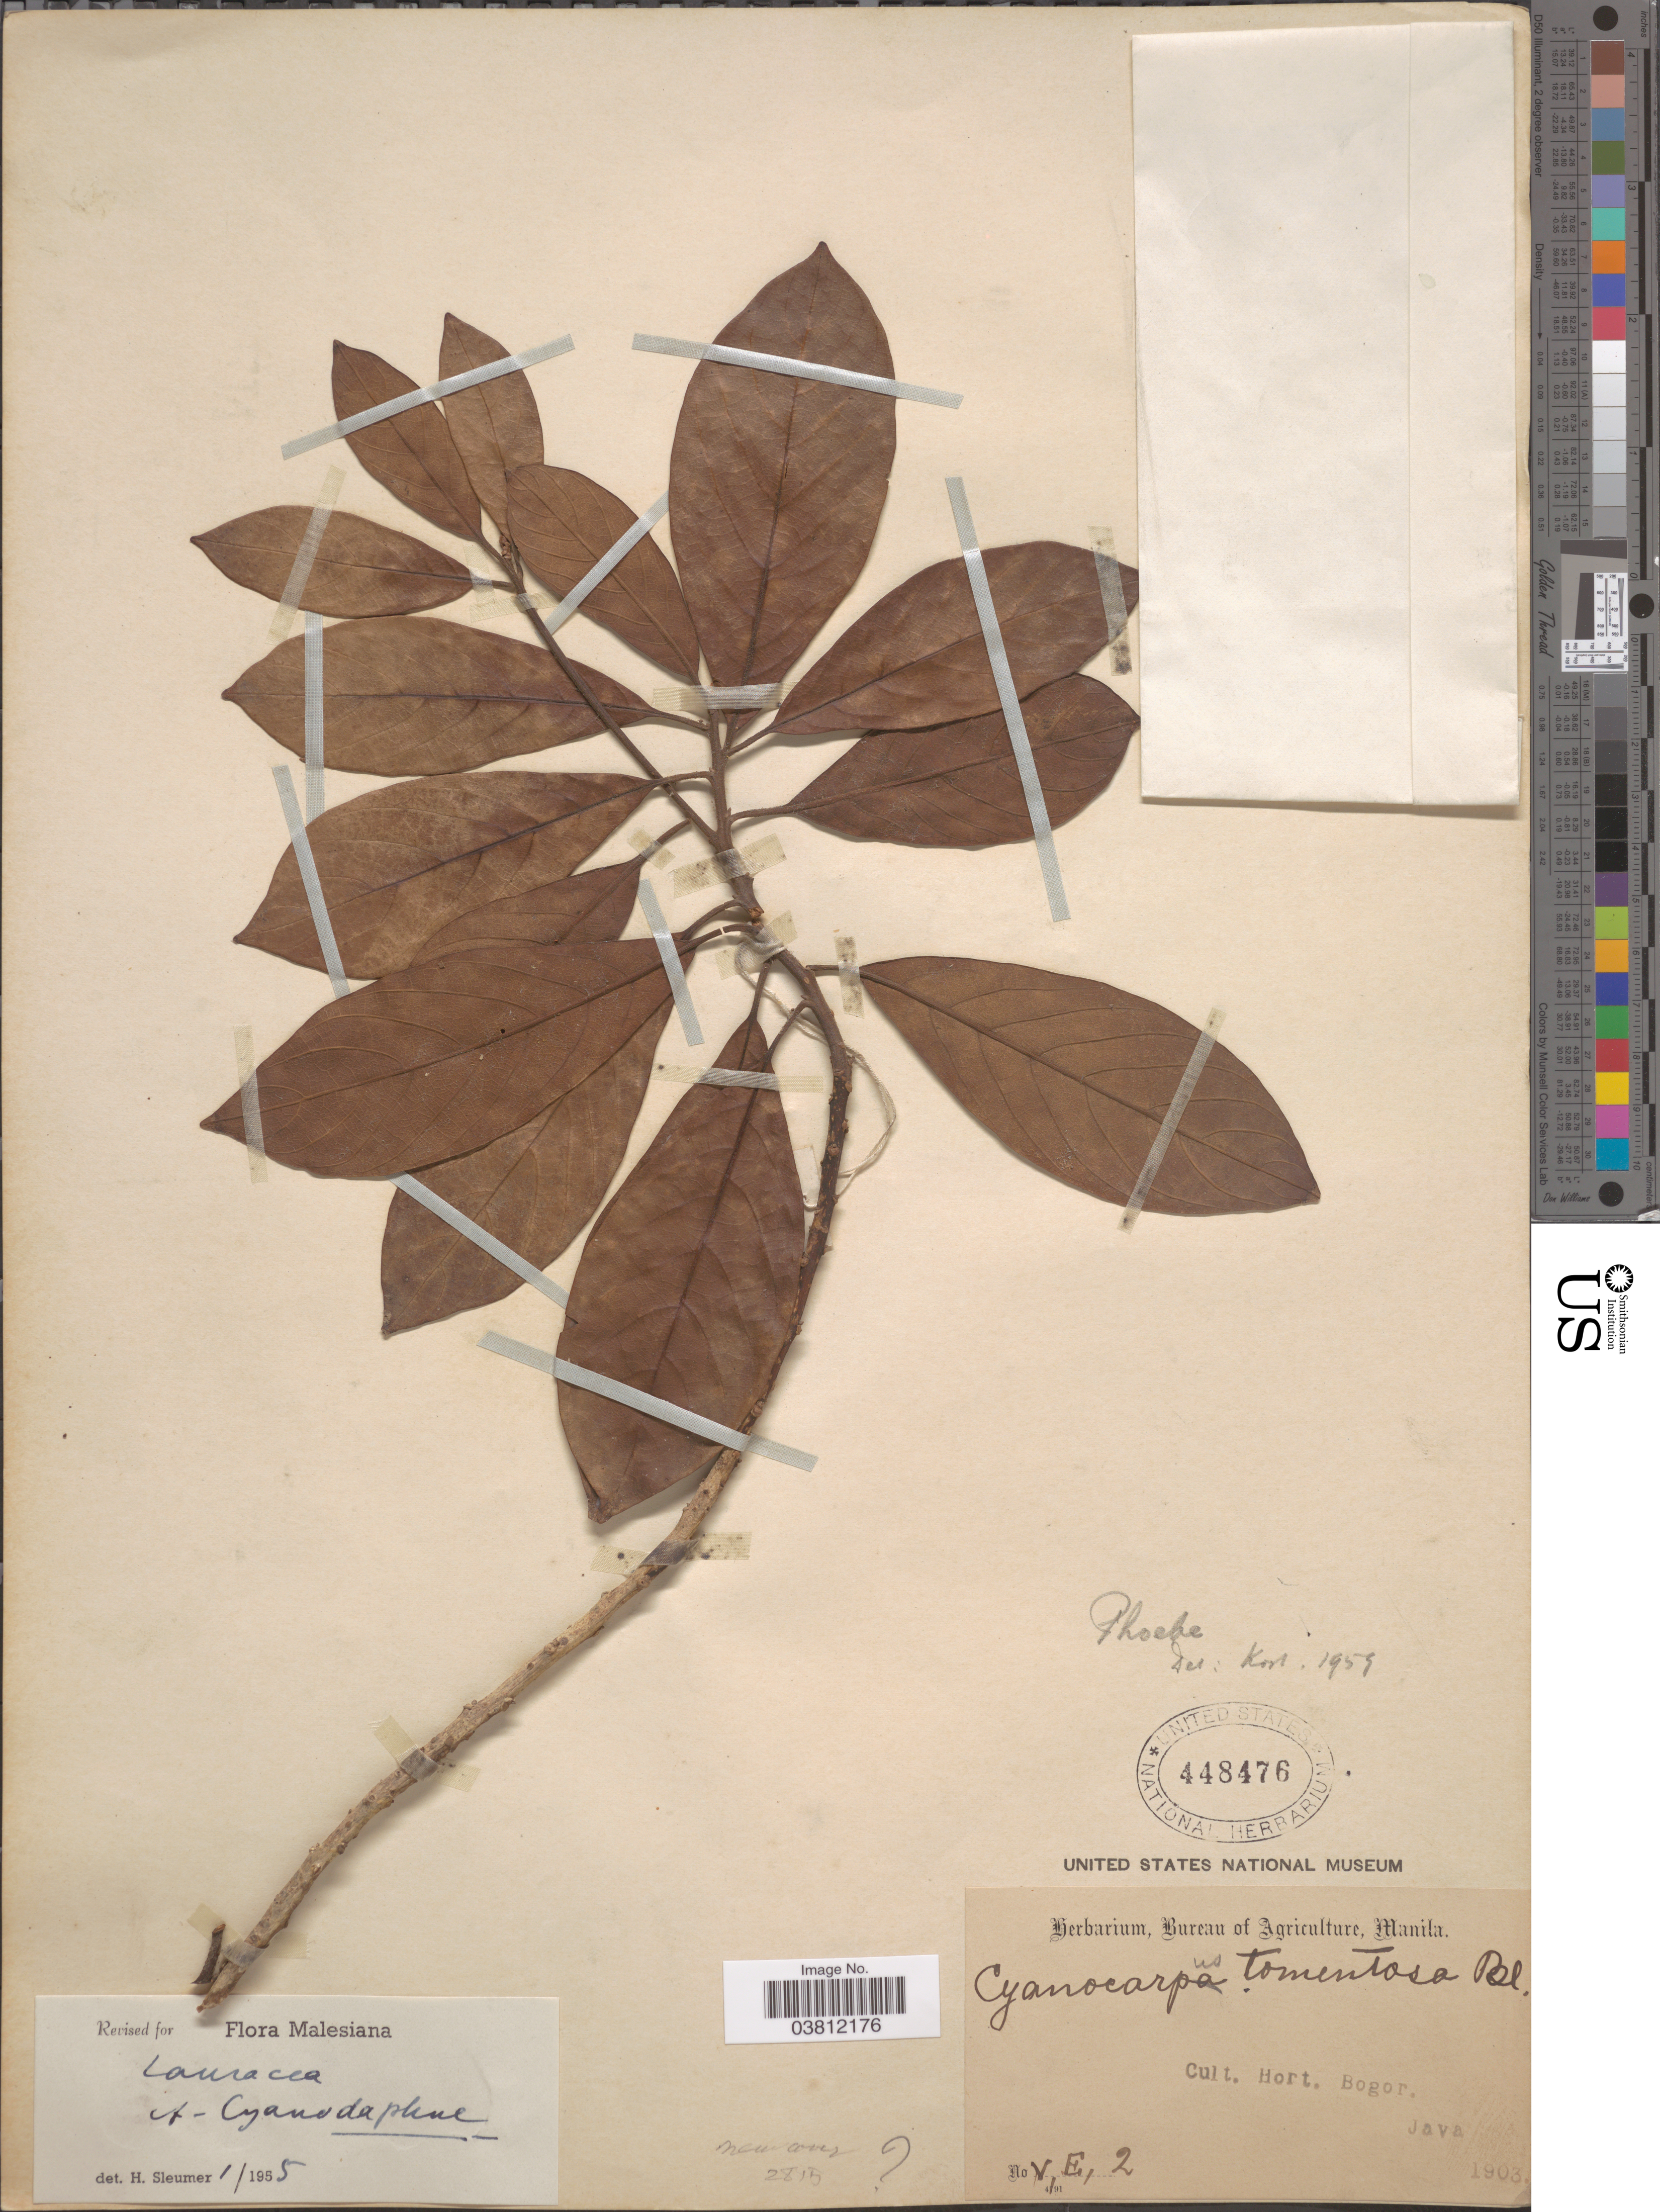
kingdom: Plantae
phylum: Tracheophyta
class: Magnoliopsida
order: Laurales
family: Lauraceae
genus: Phoebe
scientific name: Phoebe sp.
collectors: ex Herb. Bur. Agric. Manila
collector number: V,E,2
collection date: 1903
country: Indonesia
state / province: Java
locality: Cult. Hort. Bogor.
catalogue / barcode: US 448476